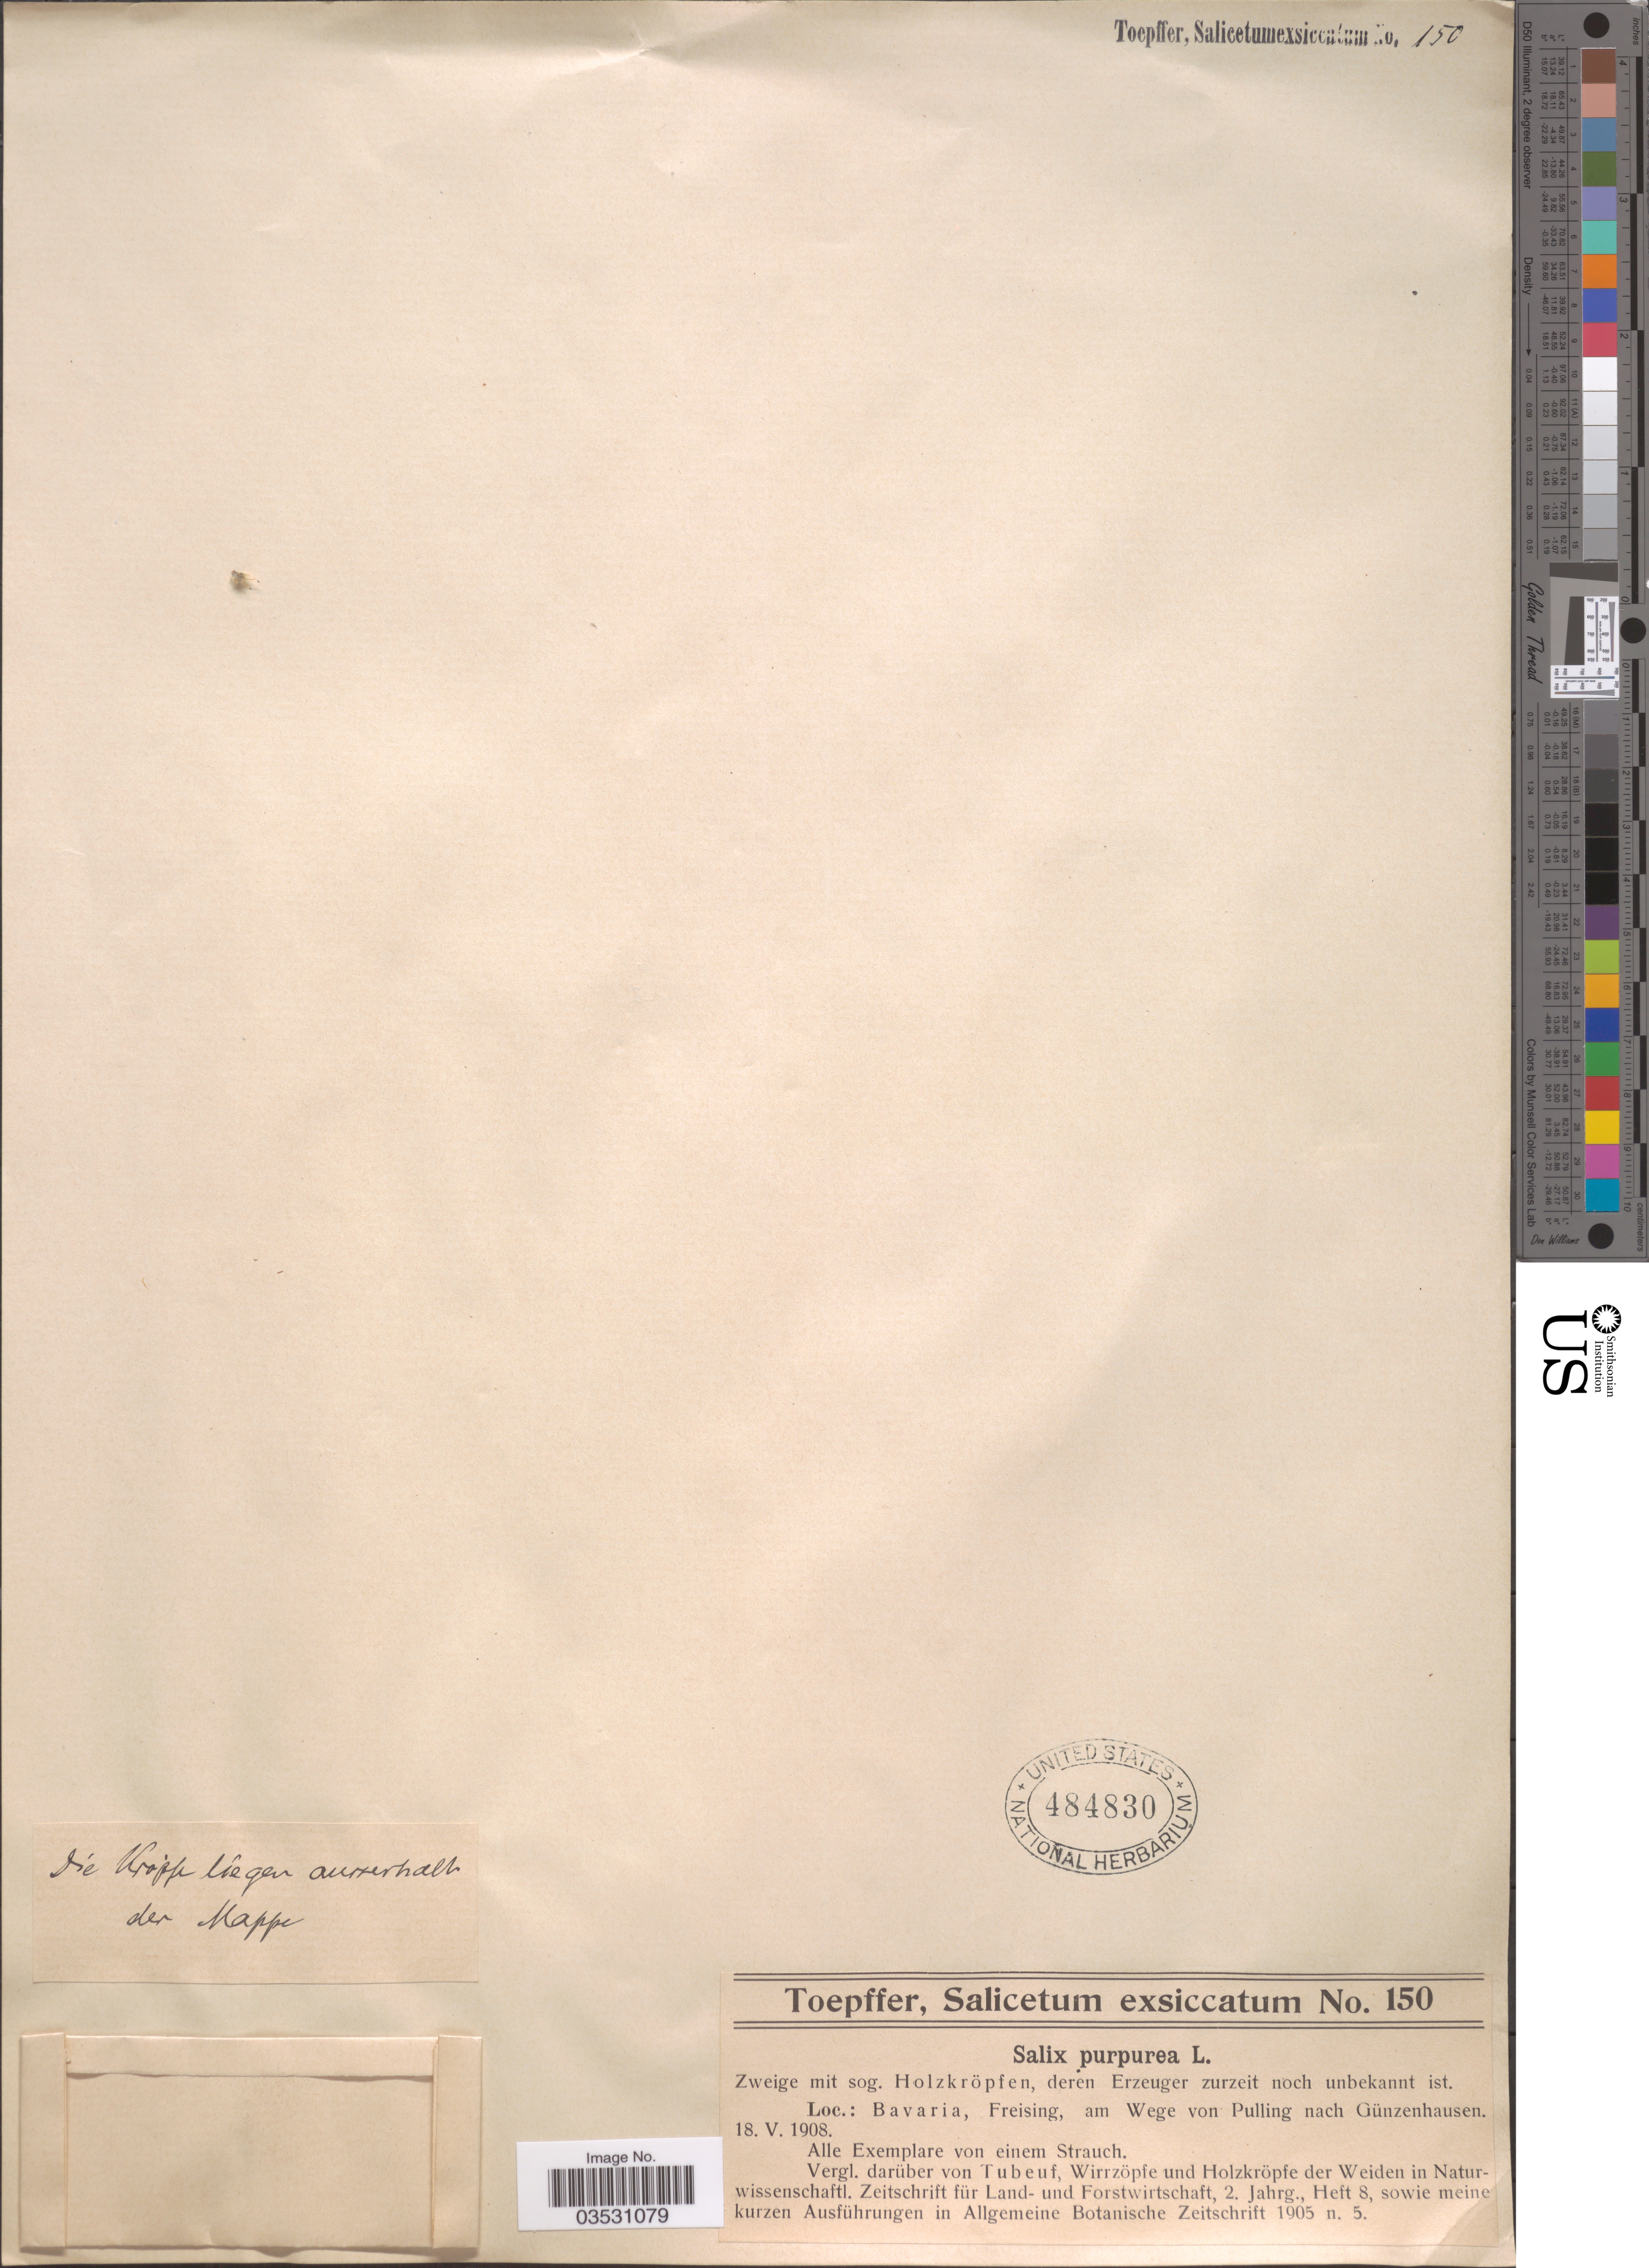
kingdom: Plantae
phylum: Tracheophyta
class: Magnoliopsida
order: Malpighiales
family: Salicaceae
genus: Salix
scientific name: Salix purpurea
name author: L.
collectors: A. Toepffer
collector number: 150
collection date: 1908-05-18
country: Germany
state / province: Bayern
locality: Bavaria, Freising, am Wege von Pullung nach Günzenhausen.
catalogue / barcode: US 484830